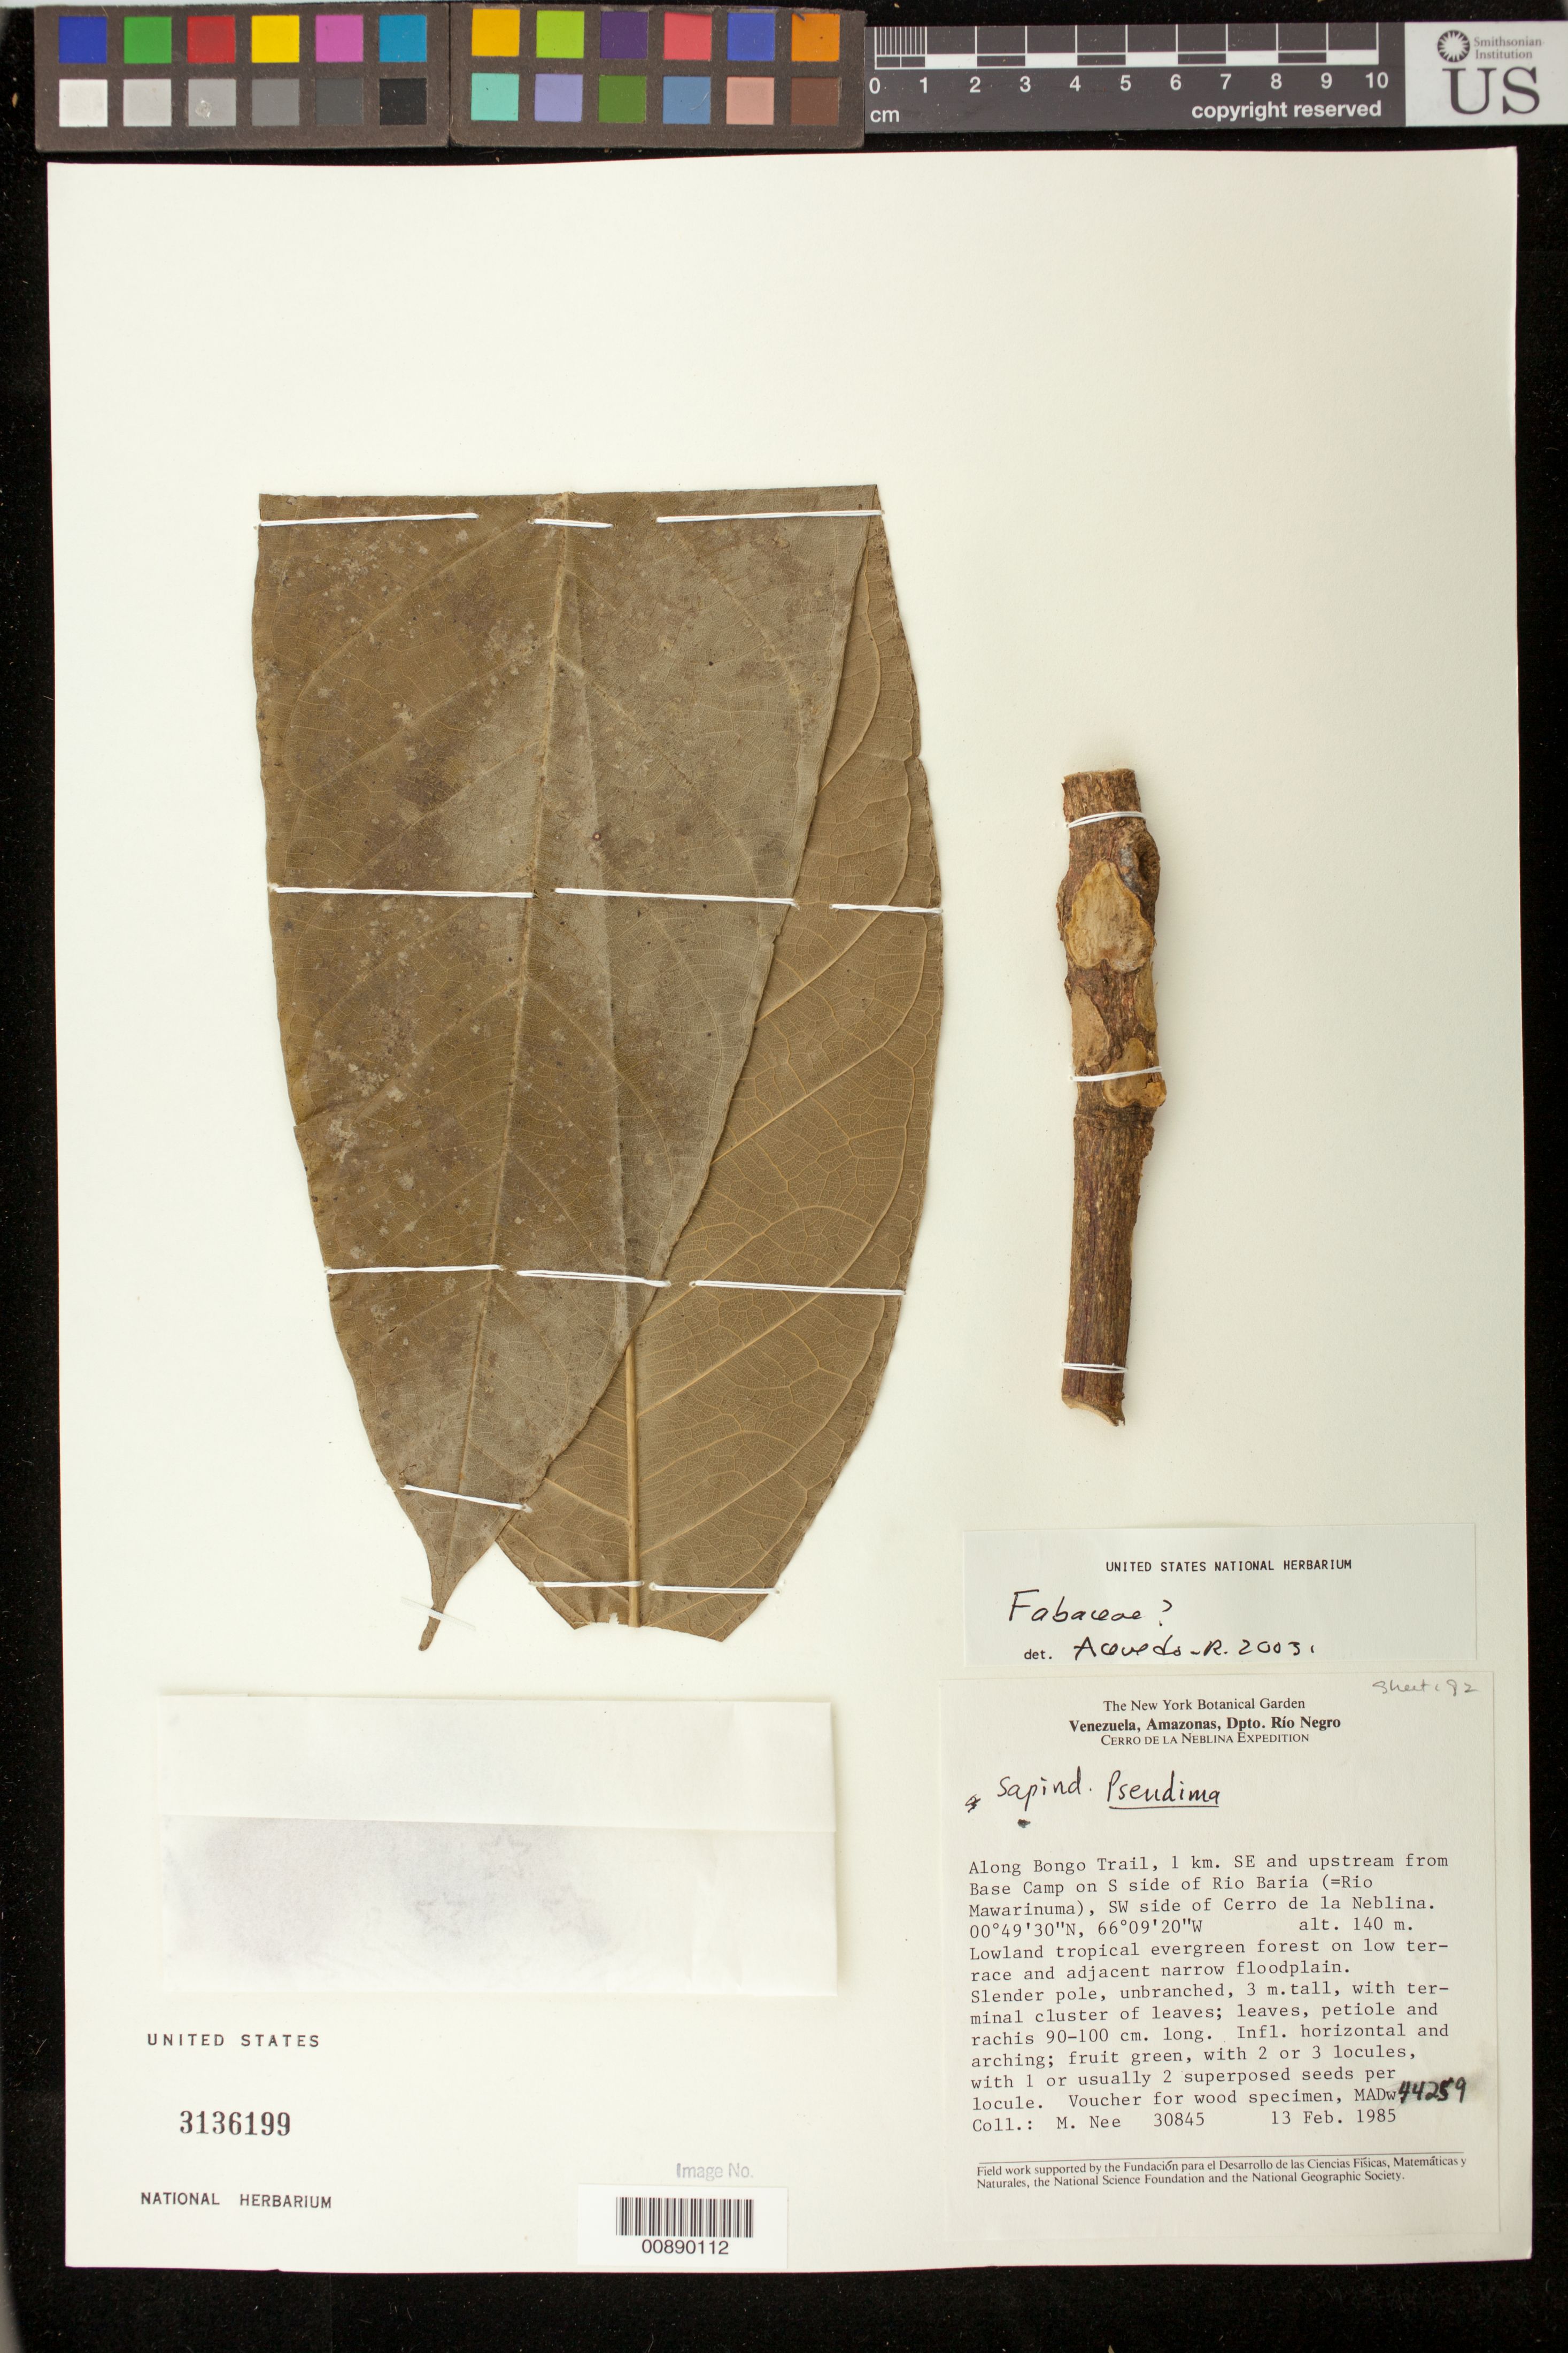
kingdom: Plantae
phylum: Tracheophyta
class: Magnoliopsida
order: Fabales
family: Fabaceae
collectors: M. Nee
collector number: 30845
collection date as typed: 13-Feb-85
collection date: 1985-02-13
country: Venezuela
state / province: Amazonas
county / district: Río Negro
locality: Bongo Trail, 1 km SE of base camp on S side of Río Baria (Río Mawarinuma), SW side of Cerro de la Neblina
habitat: Lowland tropical evergreen forest on low terrace and adjacent narrow floodplain; forest along river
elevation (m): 140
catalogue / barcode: US 3136199